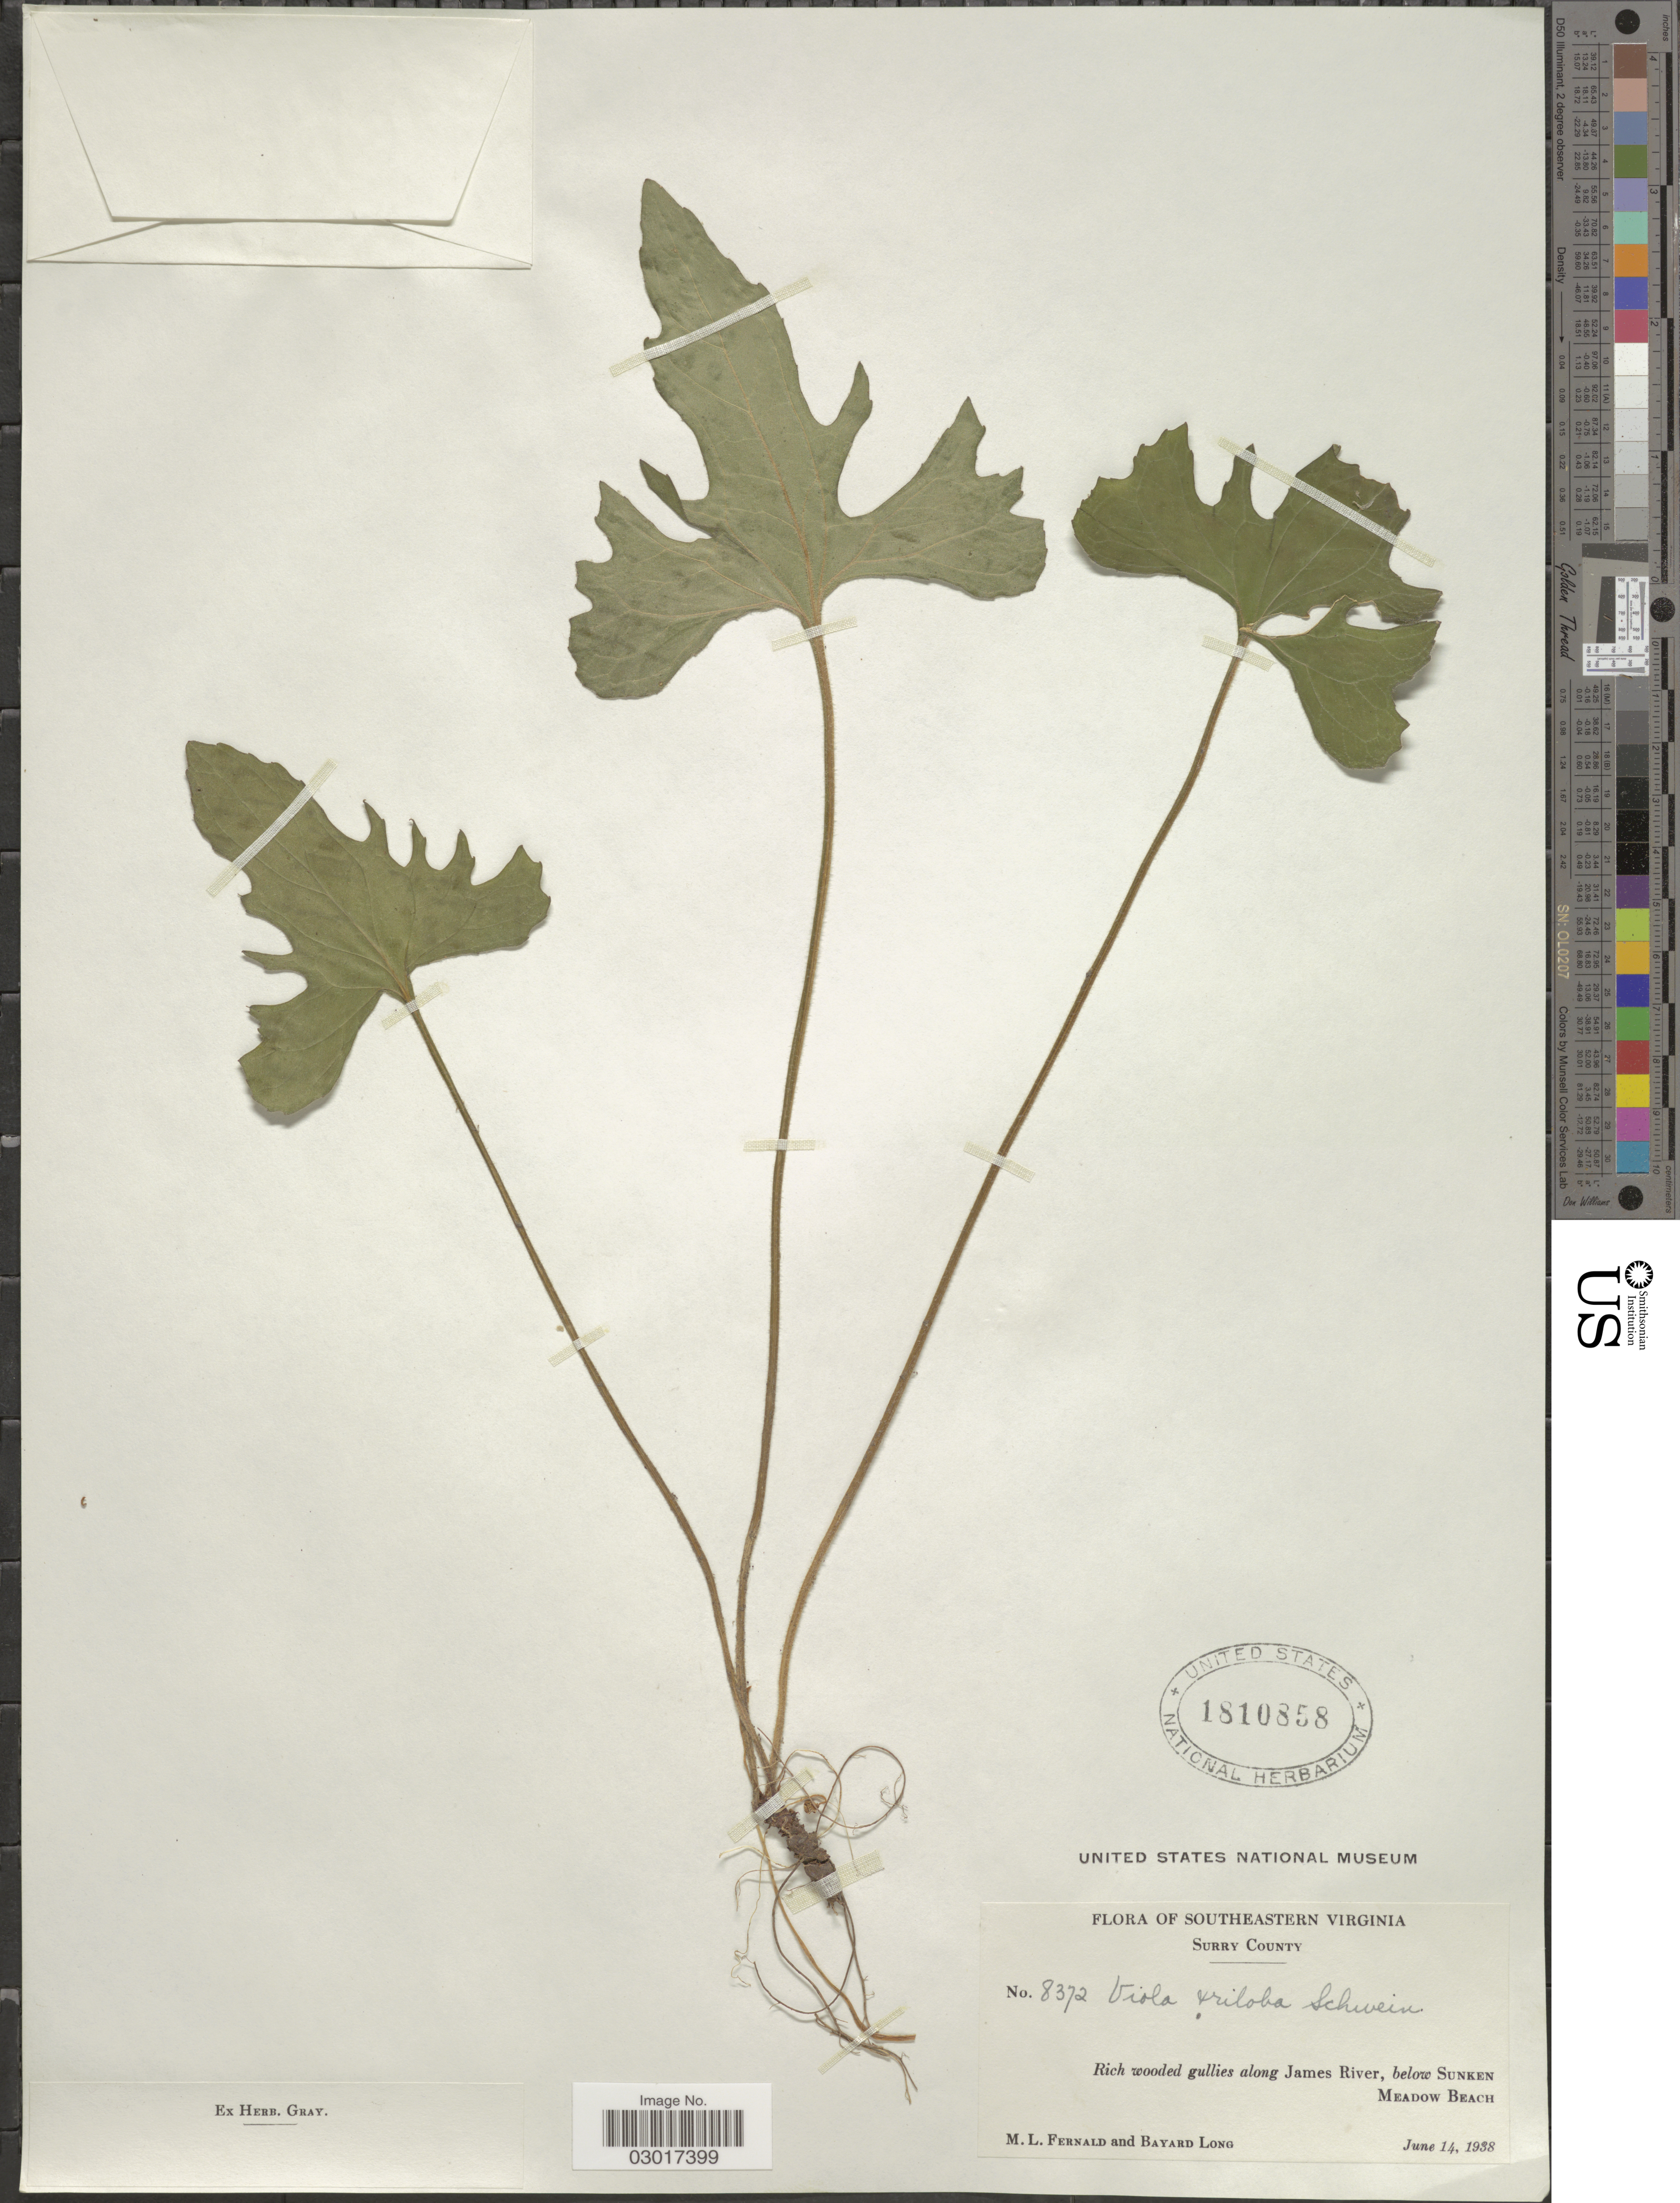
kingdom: Plantae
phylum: Tracheophyta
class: Magnoliopsida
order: Malpighiales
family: Violaceae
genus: Viola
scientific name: Viola triloba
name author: Schwein.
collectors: M. L. Fernald & B. Long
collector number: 8372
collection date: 1938-06-14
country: United States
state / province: Virginia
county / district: Surry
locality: Southeastern Virginia, Surry County, Rich wooded gullies along James River, below Sunken, Meadow Beach.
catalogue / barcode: US 1810858